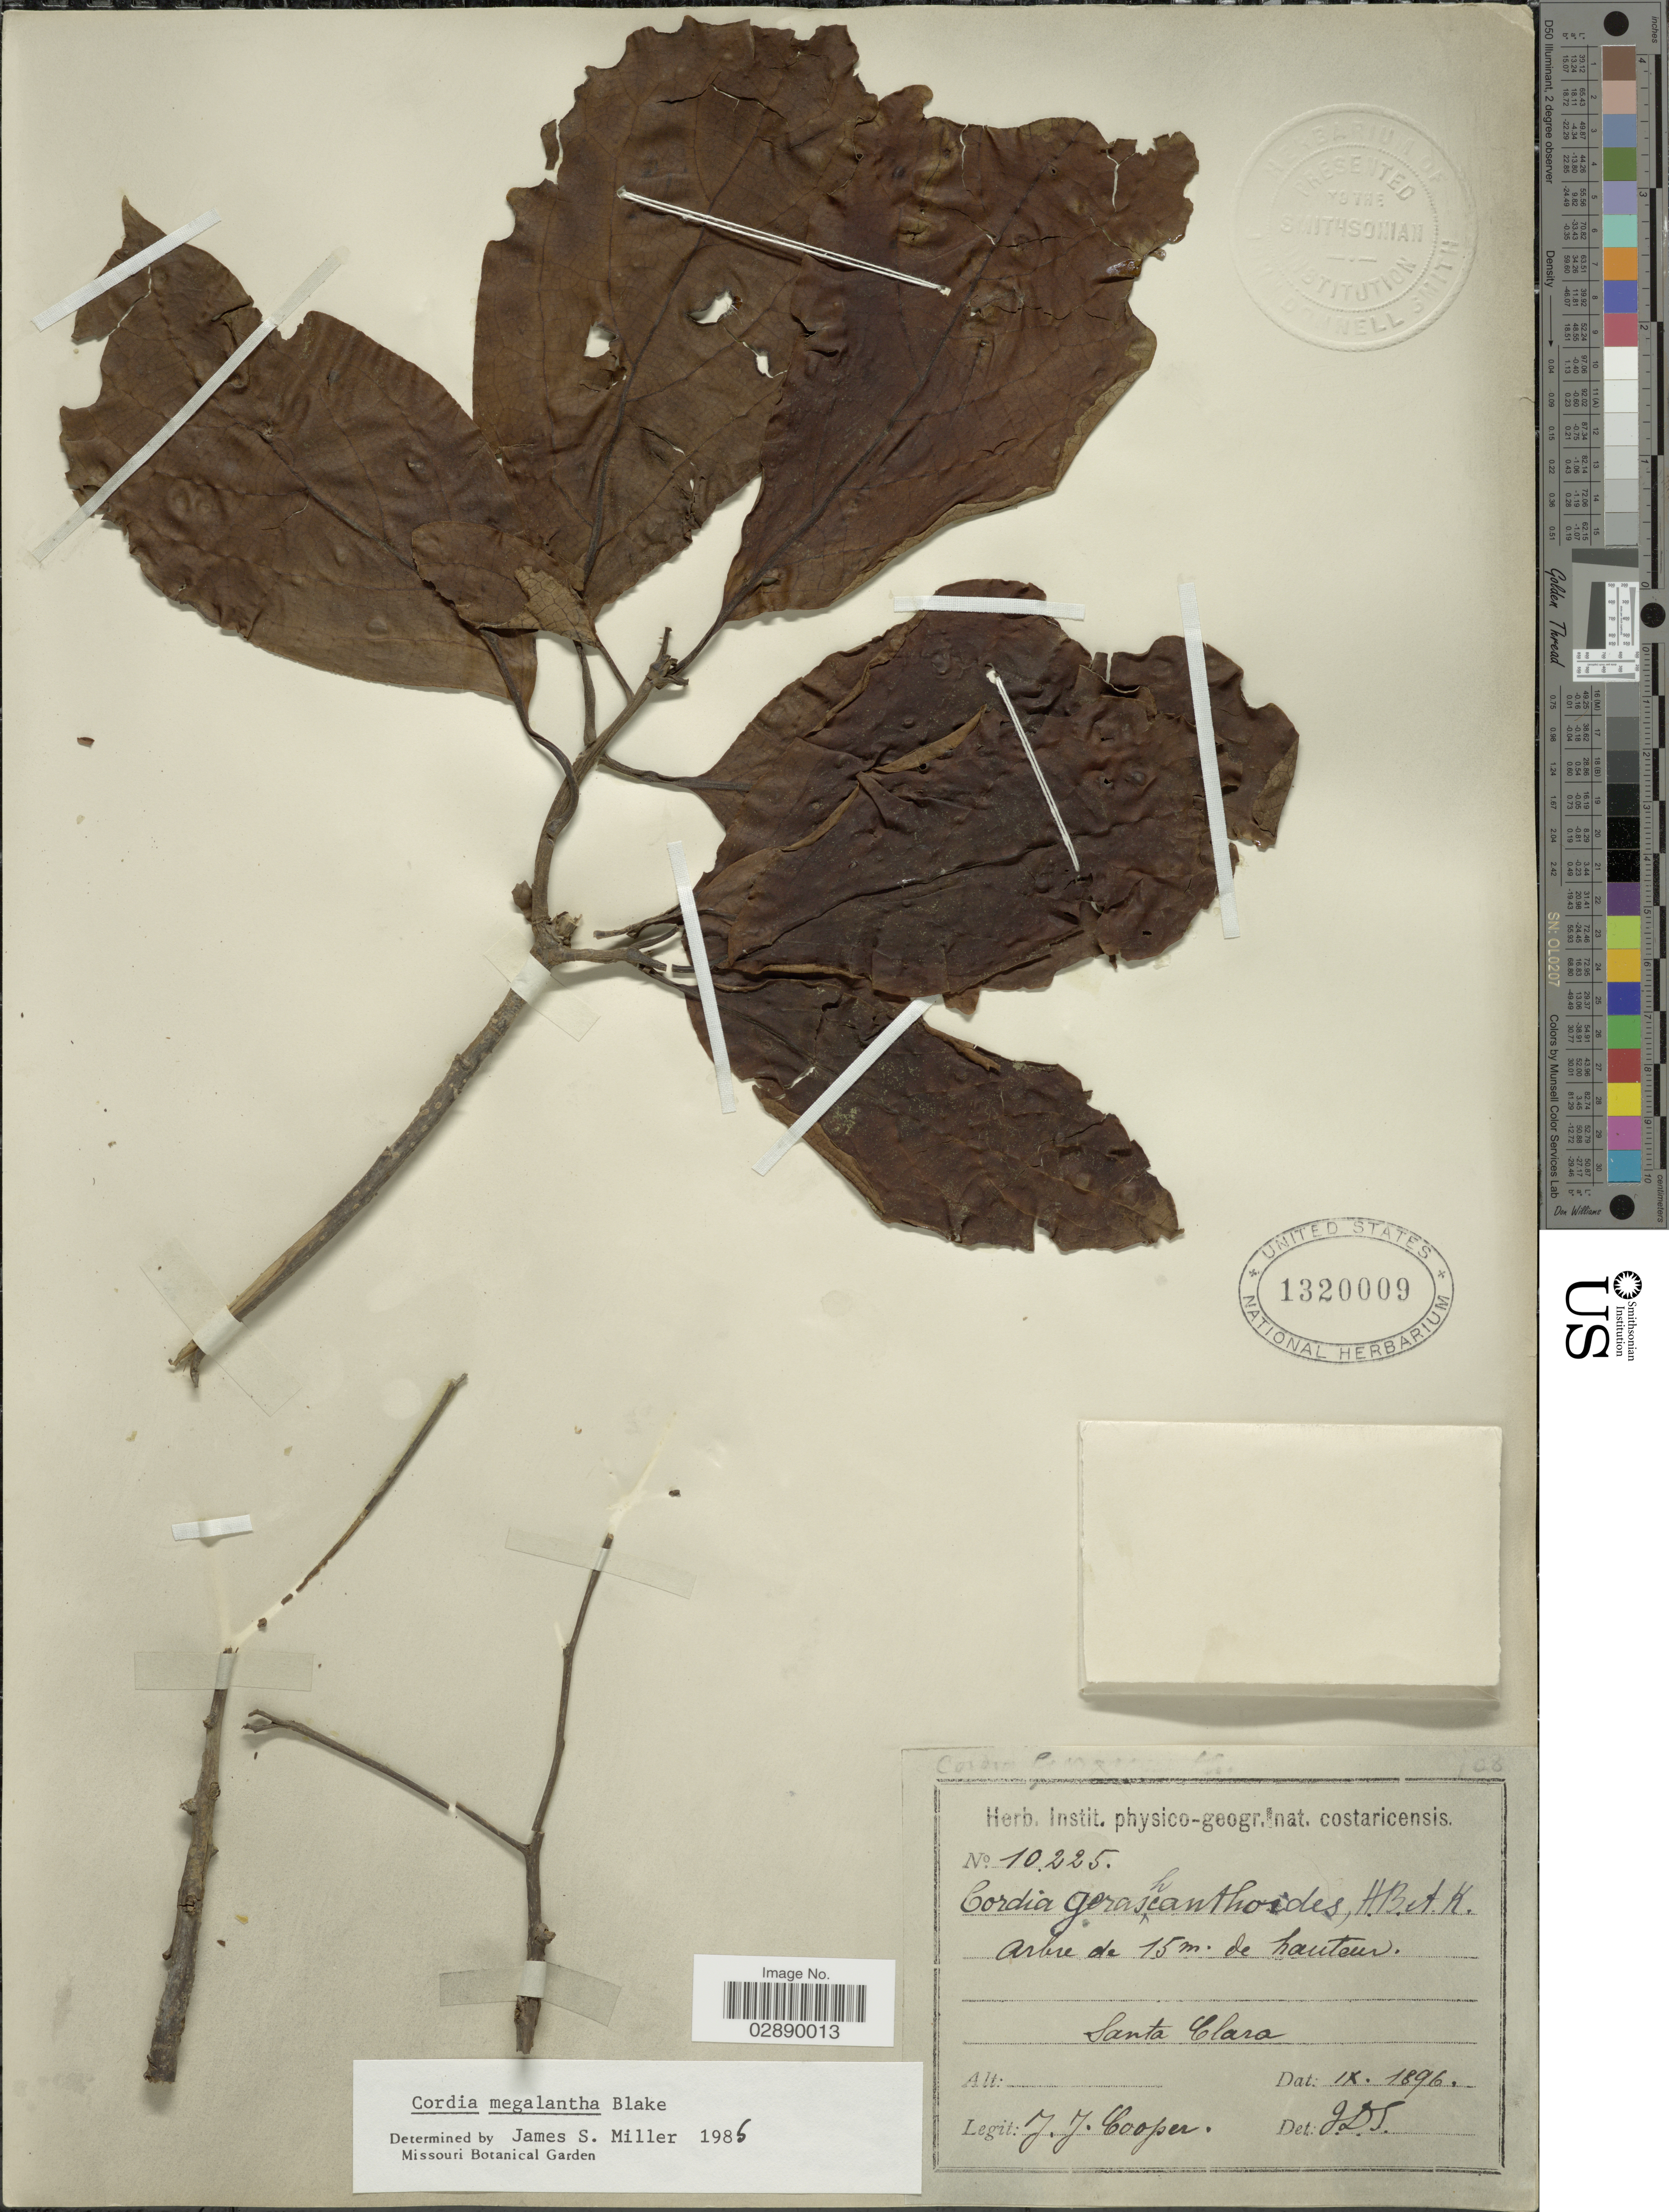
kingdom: Plantae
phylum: Tracheophyta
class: Magnoliopsida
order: Boraginales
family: Cordiaceae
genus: Cordia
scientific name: Cordia megalantha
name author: S.F. Blake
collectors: J. J. Cooper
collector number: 10225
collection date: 1896-09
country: Costa Rica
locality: Santa Clara.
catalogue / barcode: US 1320009